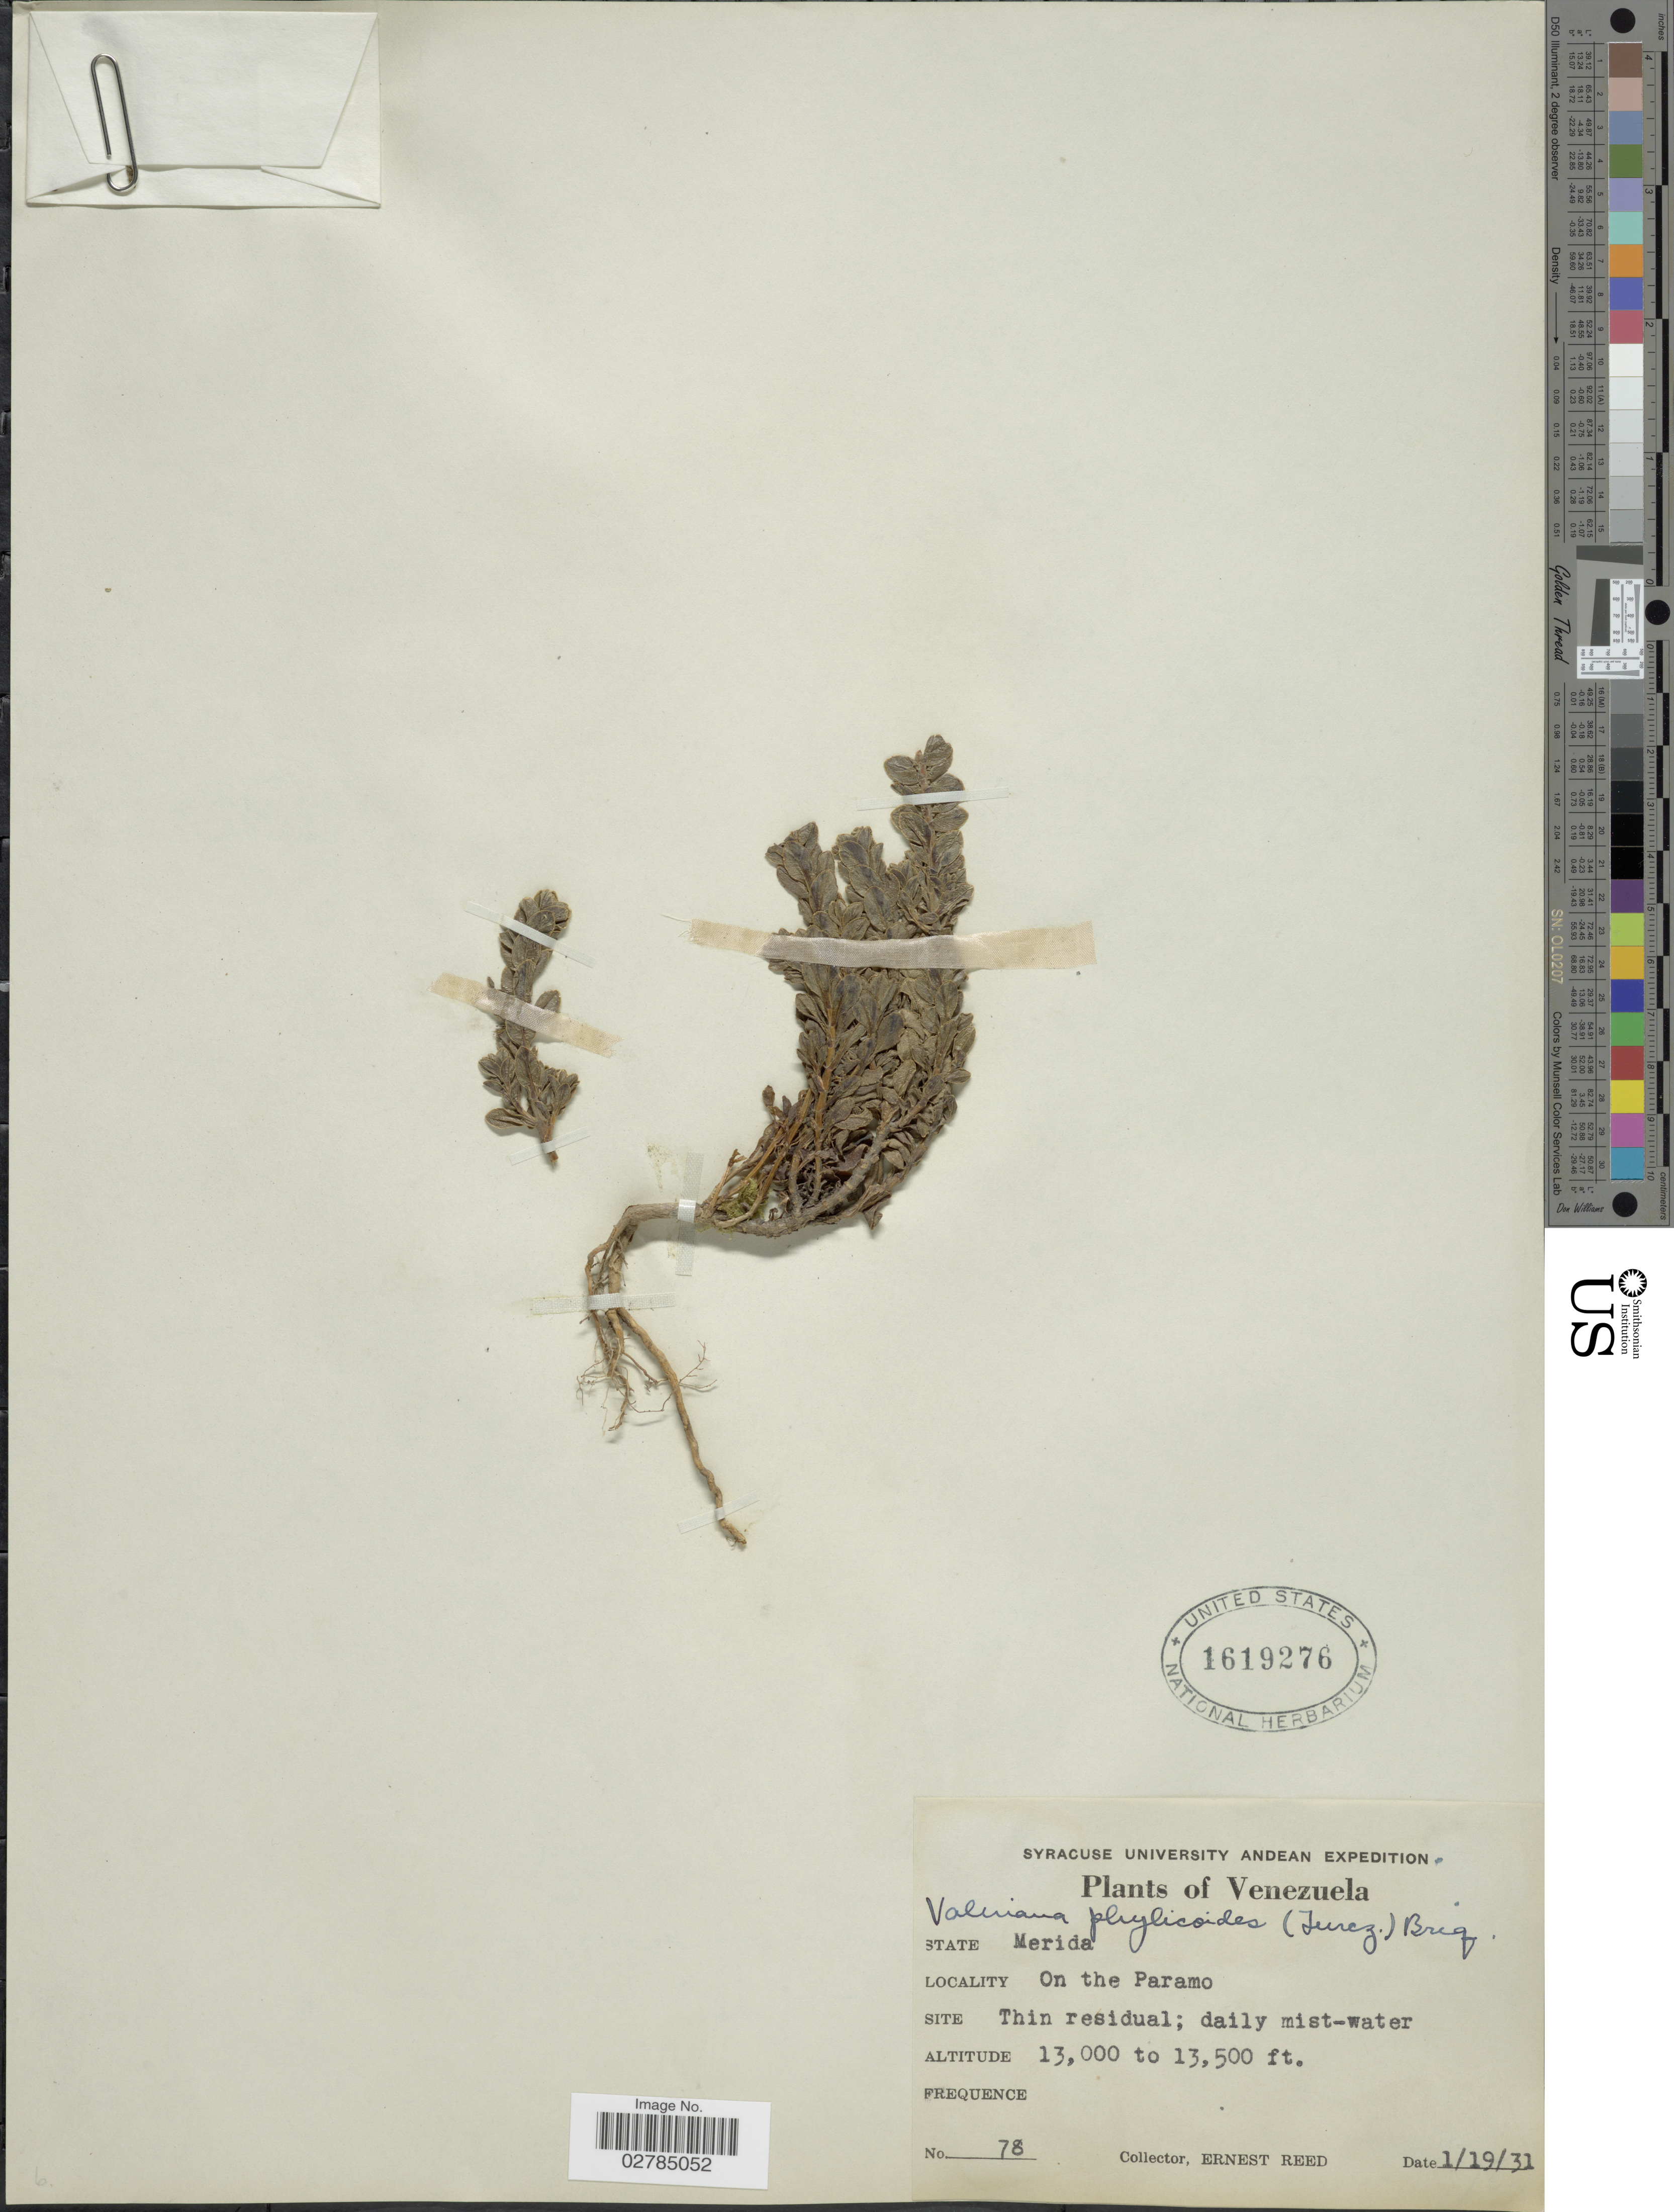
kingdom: Plantae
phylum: Tracheophyta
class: Magnoliopsida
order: Dipsacales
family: Caprifoliaceae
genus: Valeriana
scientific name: Valeriana phylicoides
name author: (Turcz.) Briq.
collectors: E. Reed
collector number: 78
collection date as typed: Transcribed d/m/y: 19/1/31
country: Venezuela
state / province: Mérida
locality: On the Paramo.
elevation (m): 3962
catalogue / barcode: US 1619276